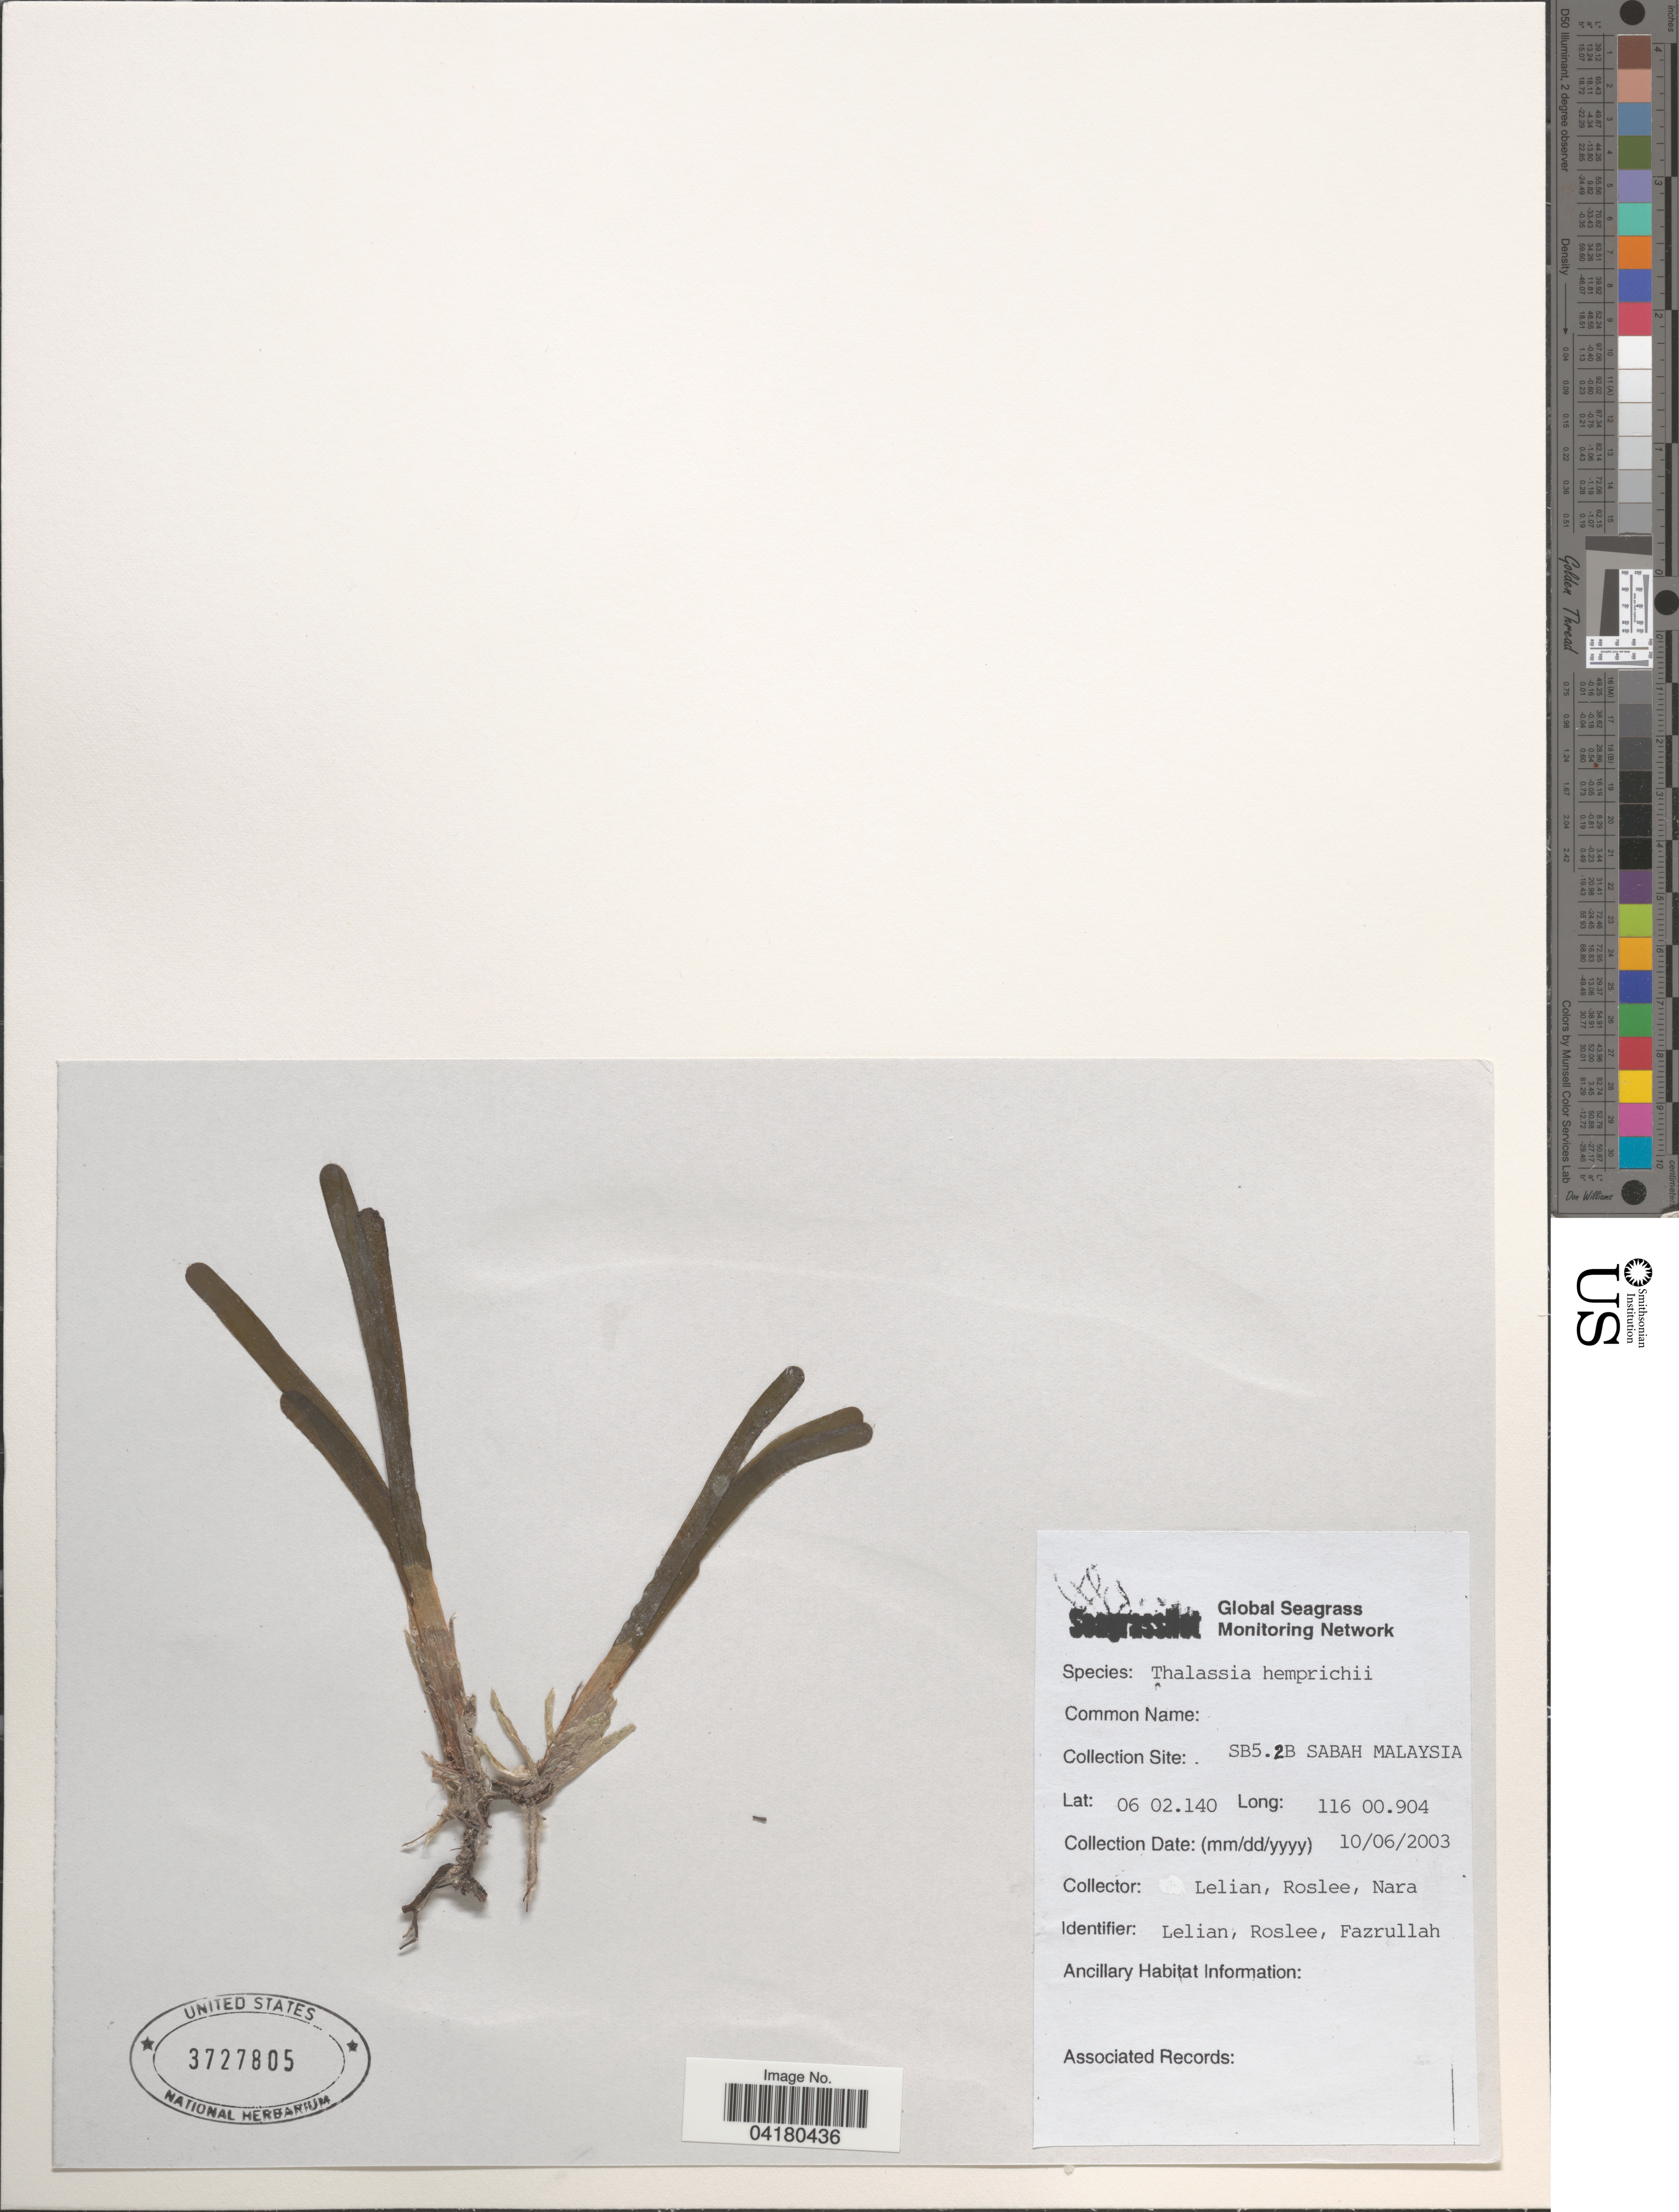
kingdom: Plantae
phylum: Tracheophyta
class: Liliopsida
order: Alismatales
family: Hydrocharitaceae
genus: Thalassia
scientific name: Thalassia hemprichii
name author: Asch.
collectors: Lelian, Roslee & Nara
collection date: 2003-06-10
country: Malaysia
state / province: Sabah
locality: Collection Site: SB5.2B.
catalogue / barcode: US 3727805